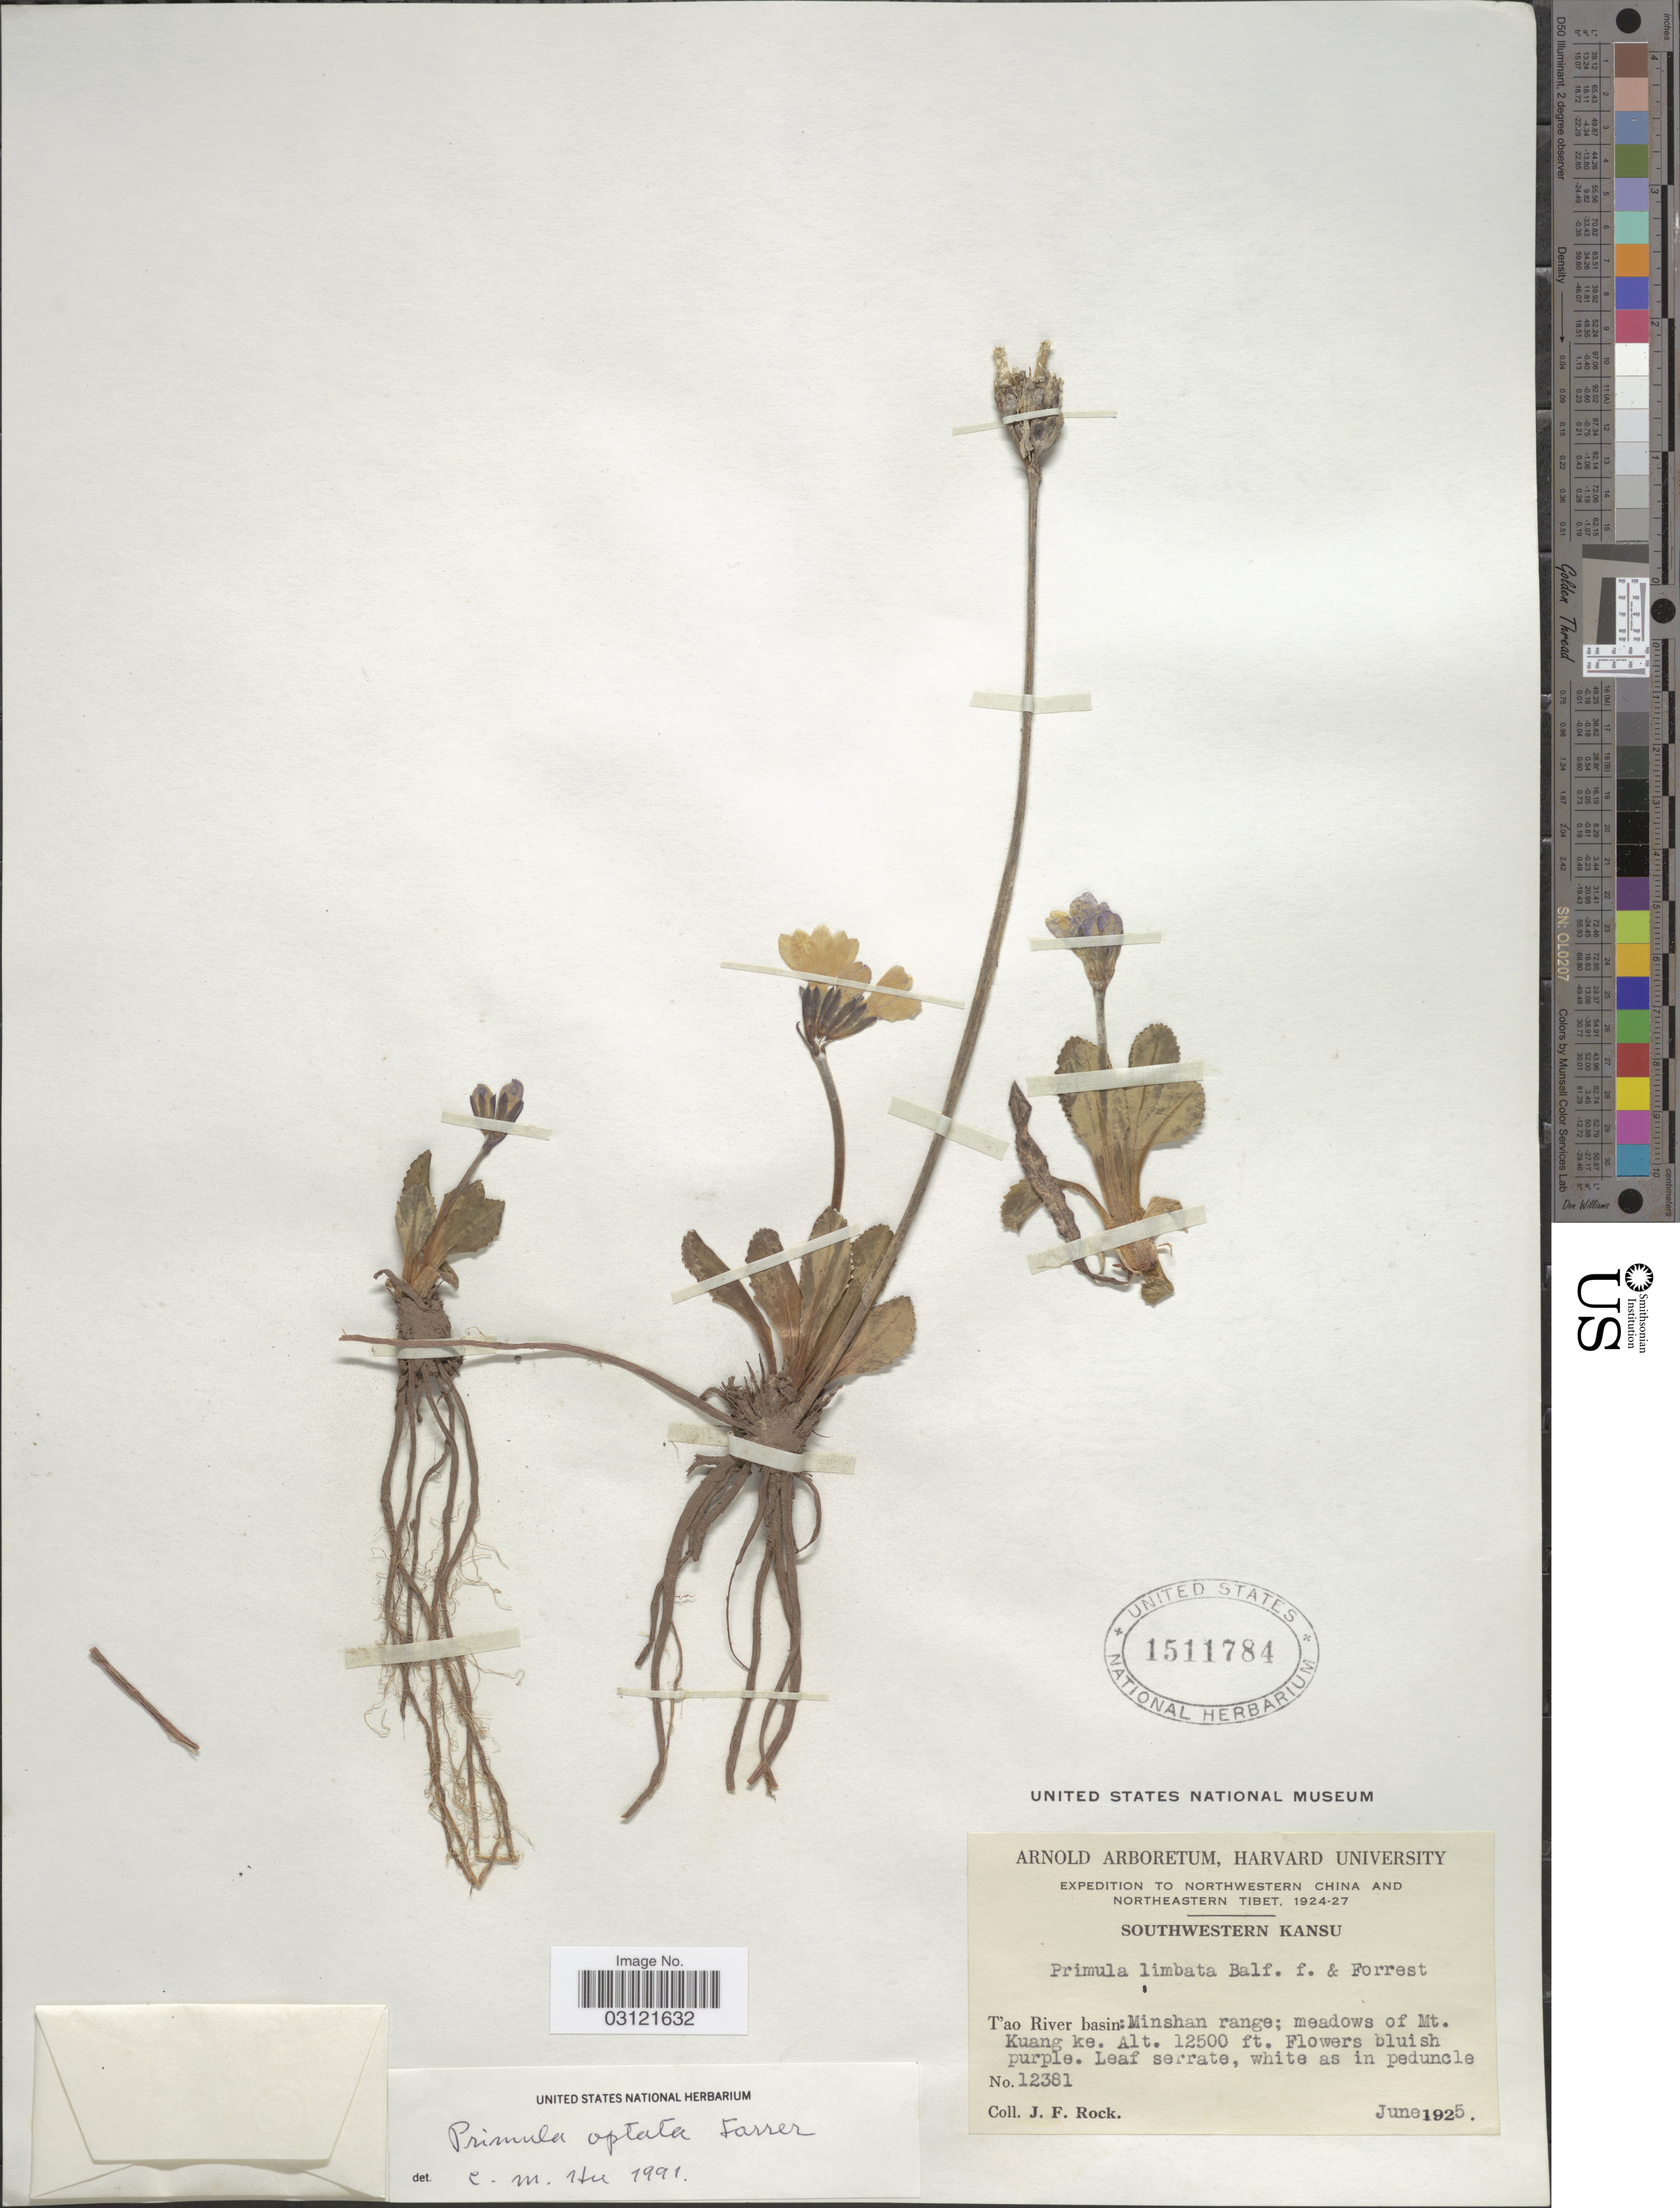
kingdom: Plantae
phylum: Tracheophyta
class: Magnoliopsida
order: Ericales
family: Primulaceae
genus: Primula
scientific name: Primula optata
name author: Farrer ex Balf. f.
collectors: J. Rock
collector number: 12381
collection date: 1925-06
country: China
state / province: Gansu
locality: Northwestern China, Southwestern Kansu, T'ao River basin: Minshan range; meadows of Mt. Kuang ke.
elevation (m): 3810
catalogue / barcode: US 1511784